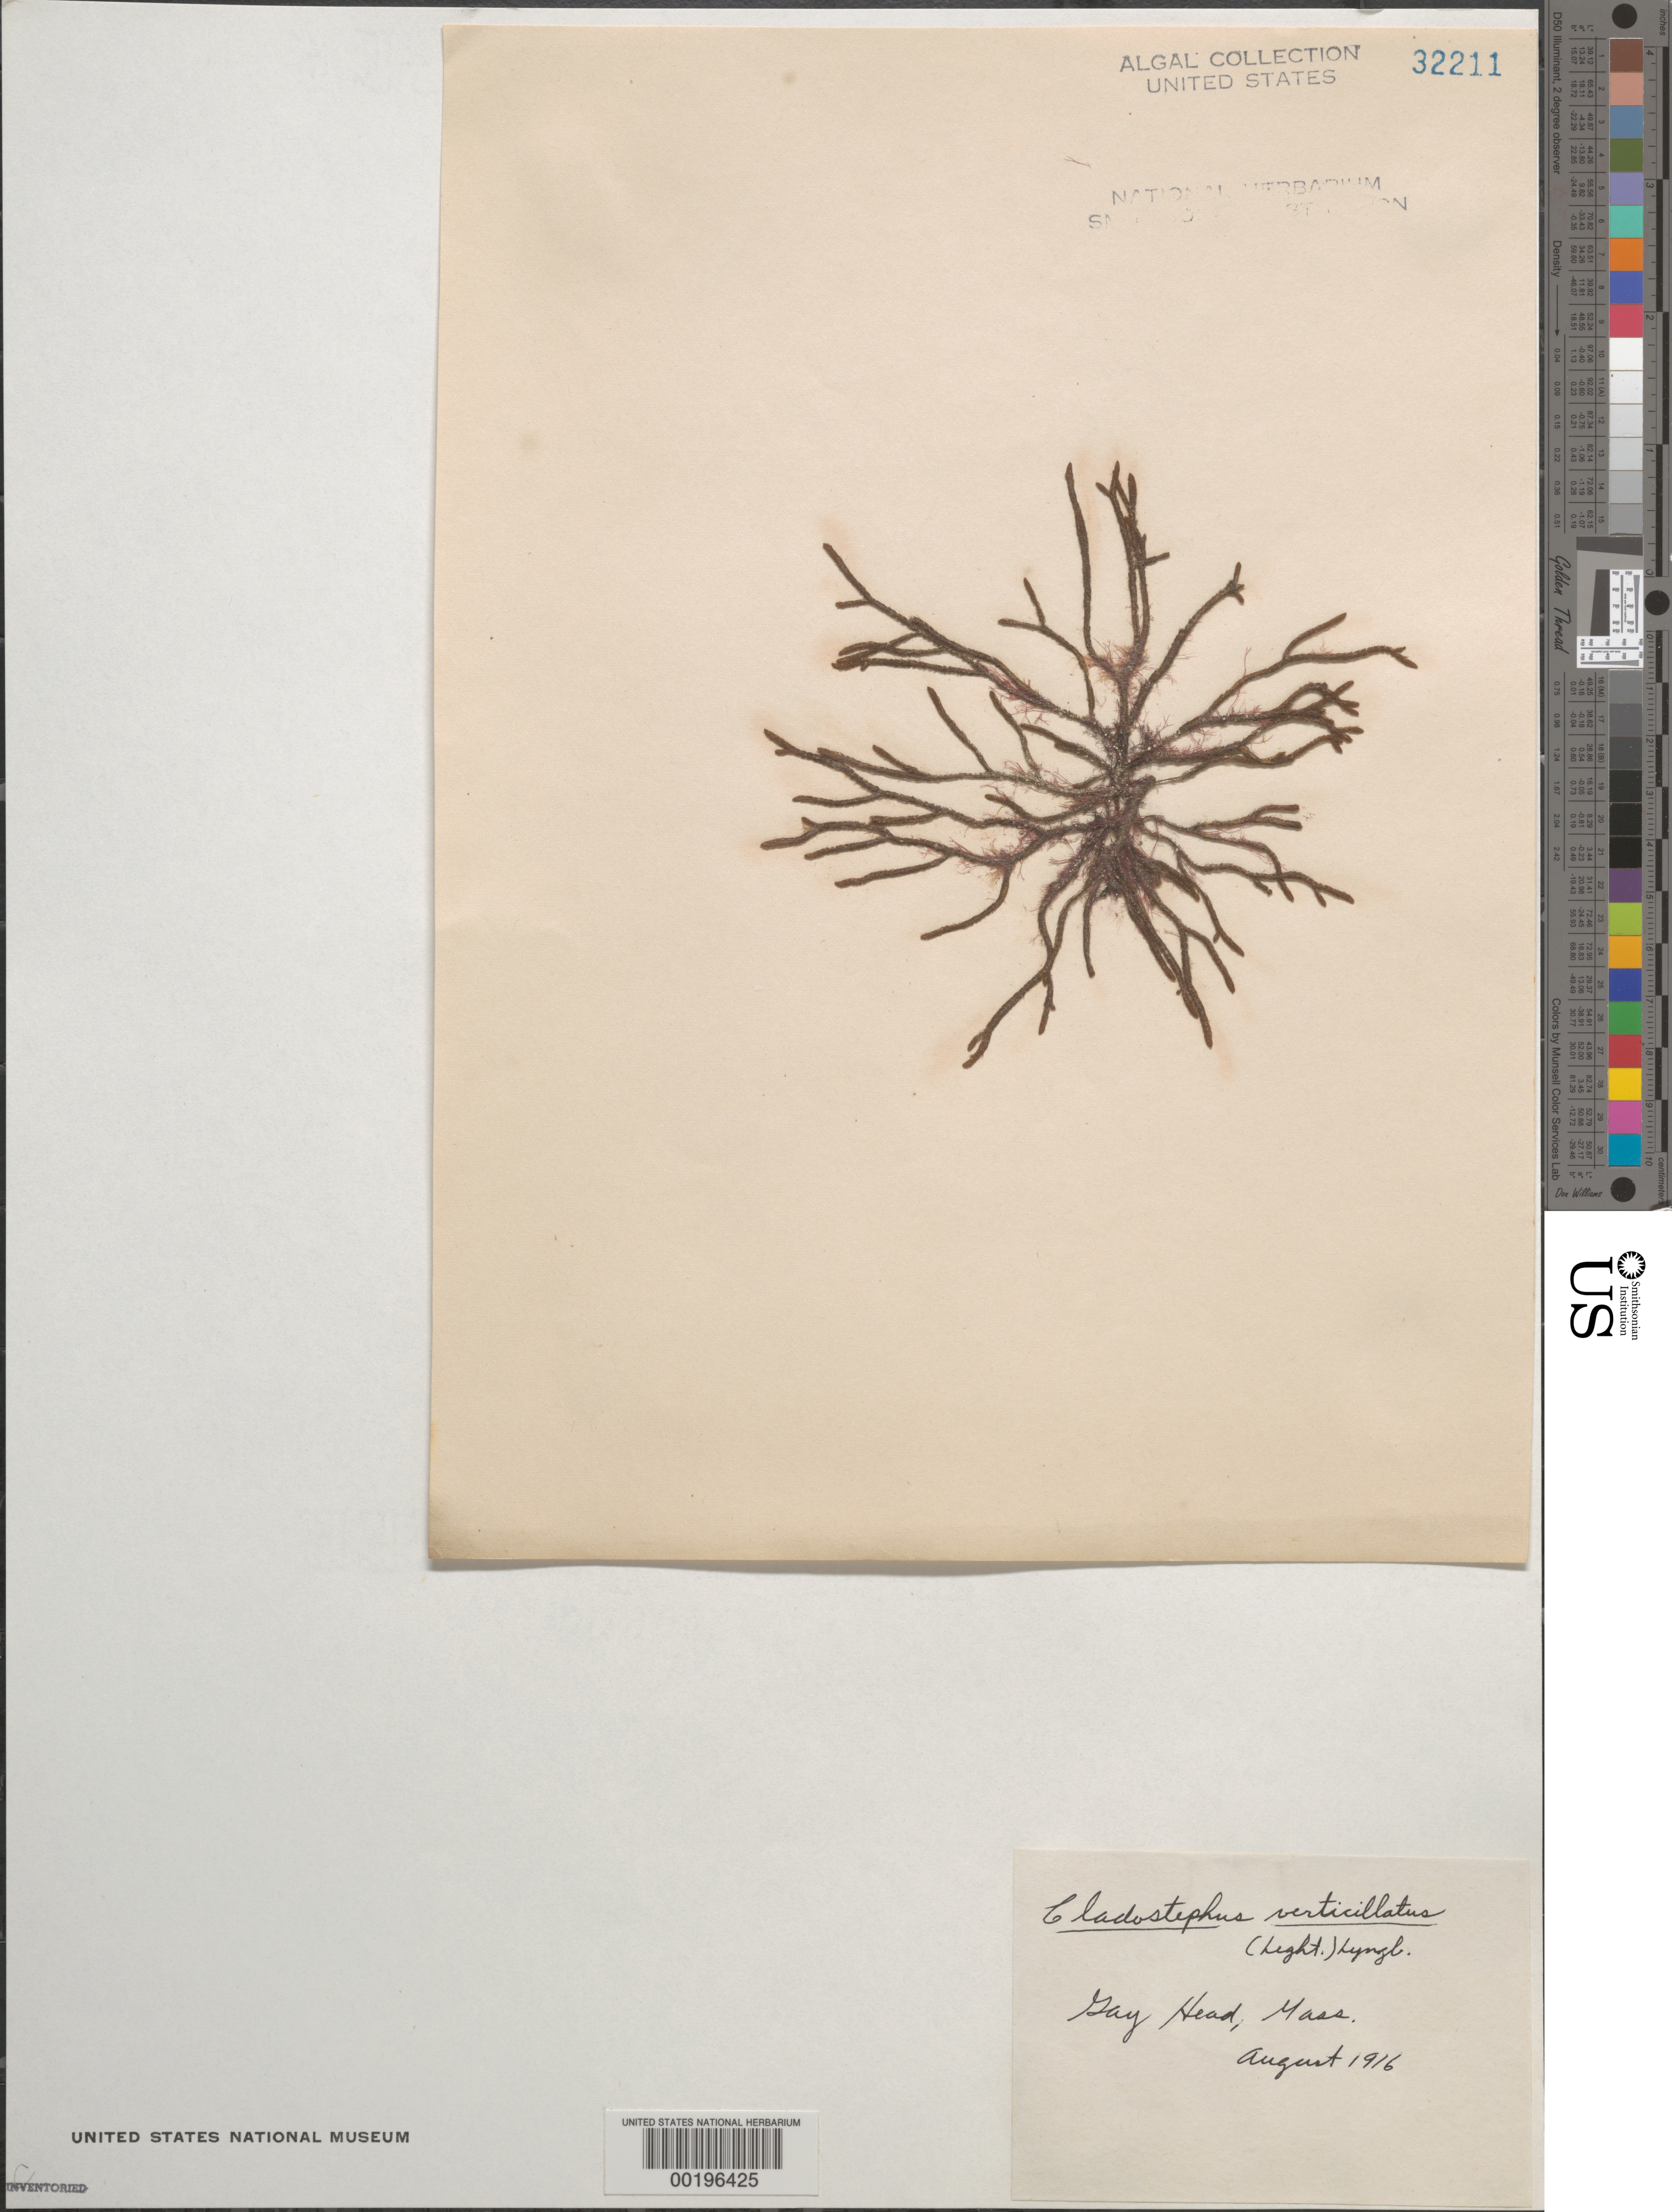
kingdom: Chromista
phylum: Ochrophyta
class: Phaeophyceae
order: Sphacelariales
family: Cladostephaceae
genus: Cladostephus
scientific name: Cladostephus hirsutus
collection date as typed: Aug 1916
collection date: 1916-08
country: United States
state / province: Massachusetts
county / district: Dukes County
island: Martha's Vineyard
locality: Gay Head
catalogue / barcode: US 32211